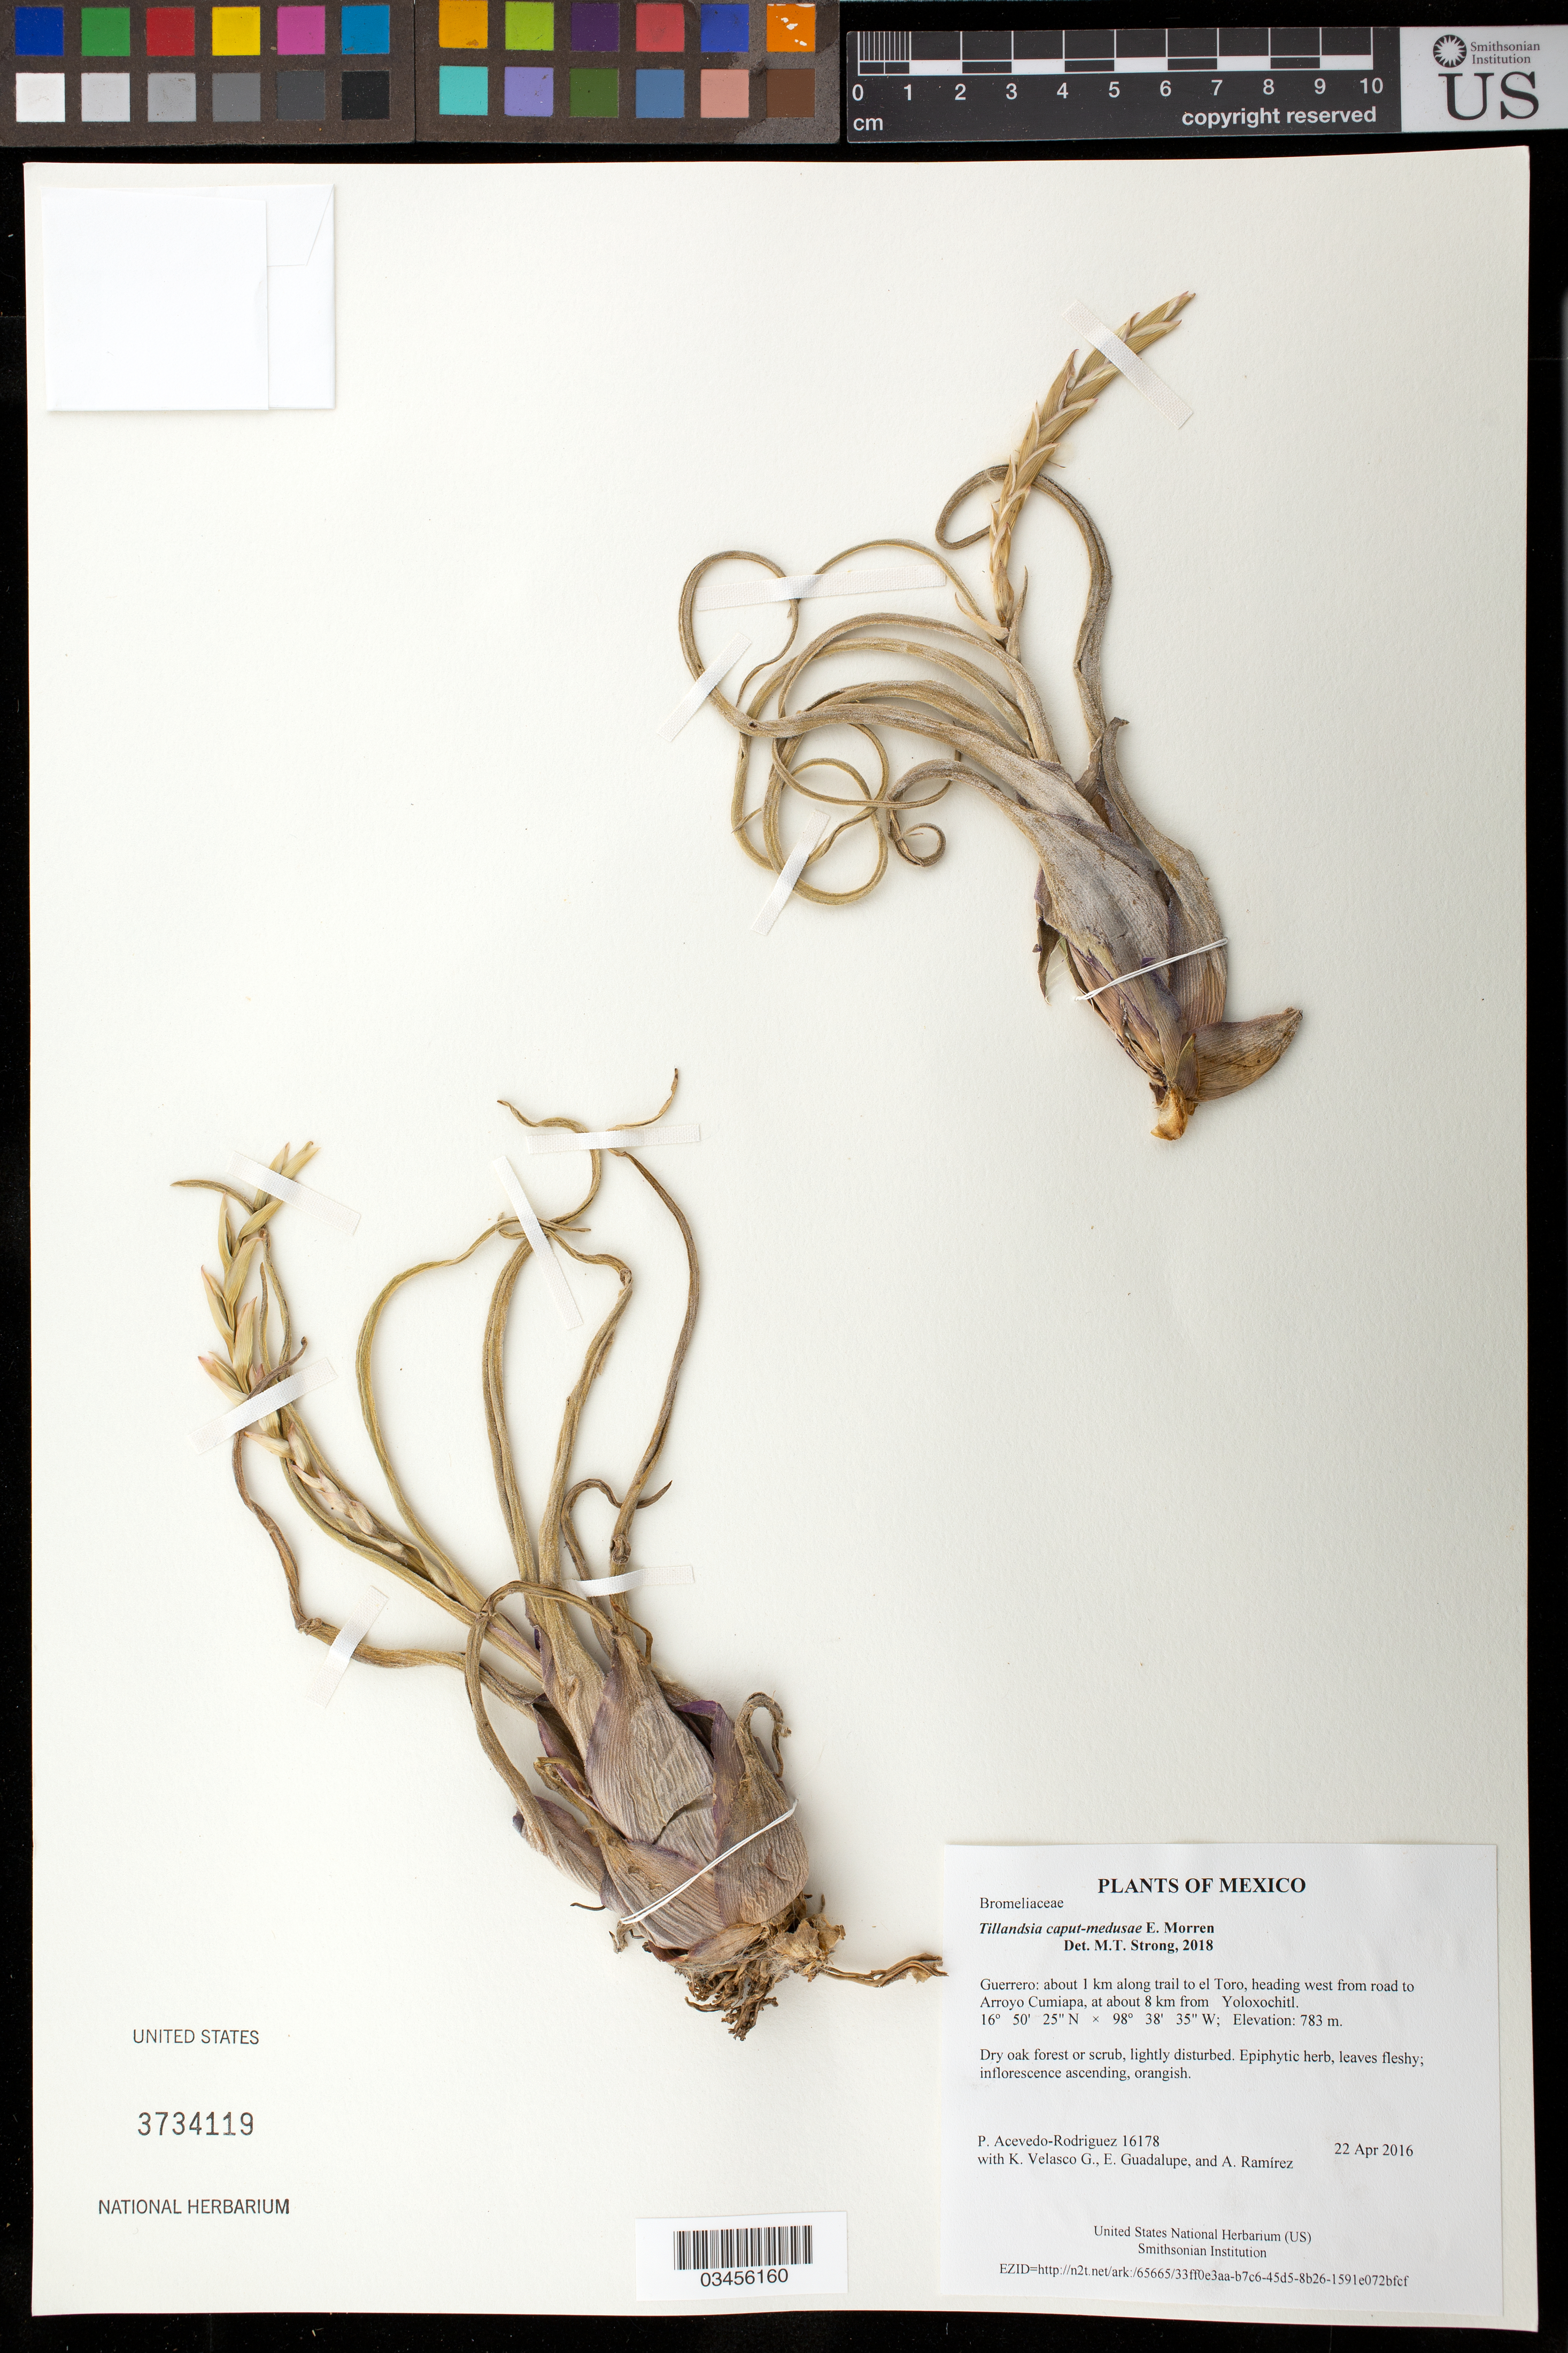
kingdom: Plantae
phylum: Tracheophyta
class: Liliopsida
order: Poales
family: Bromeliaceae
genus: Tillandsia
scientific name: Tillandsia caput-medusae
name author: É. Morren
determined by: Strong, Mark T., (BOT), Smithsonian Institution - National Museum of Natural History (UNITED STATES)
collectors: P. Acevedo-Rodr., K. Velasco G., E. Guadalupe & A. Ramírez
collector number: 16178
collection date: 2016-04-22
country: Mexico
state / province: Guerrero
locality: about 1 km along trail to el Toro, heading west from road to Arroyo Cumiapa, at about 8 km from Yoloxochitl.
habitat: Dry oak forest or scrub, lightly disturbed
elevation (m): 783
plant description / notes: US, NY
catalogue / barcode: US 3734119